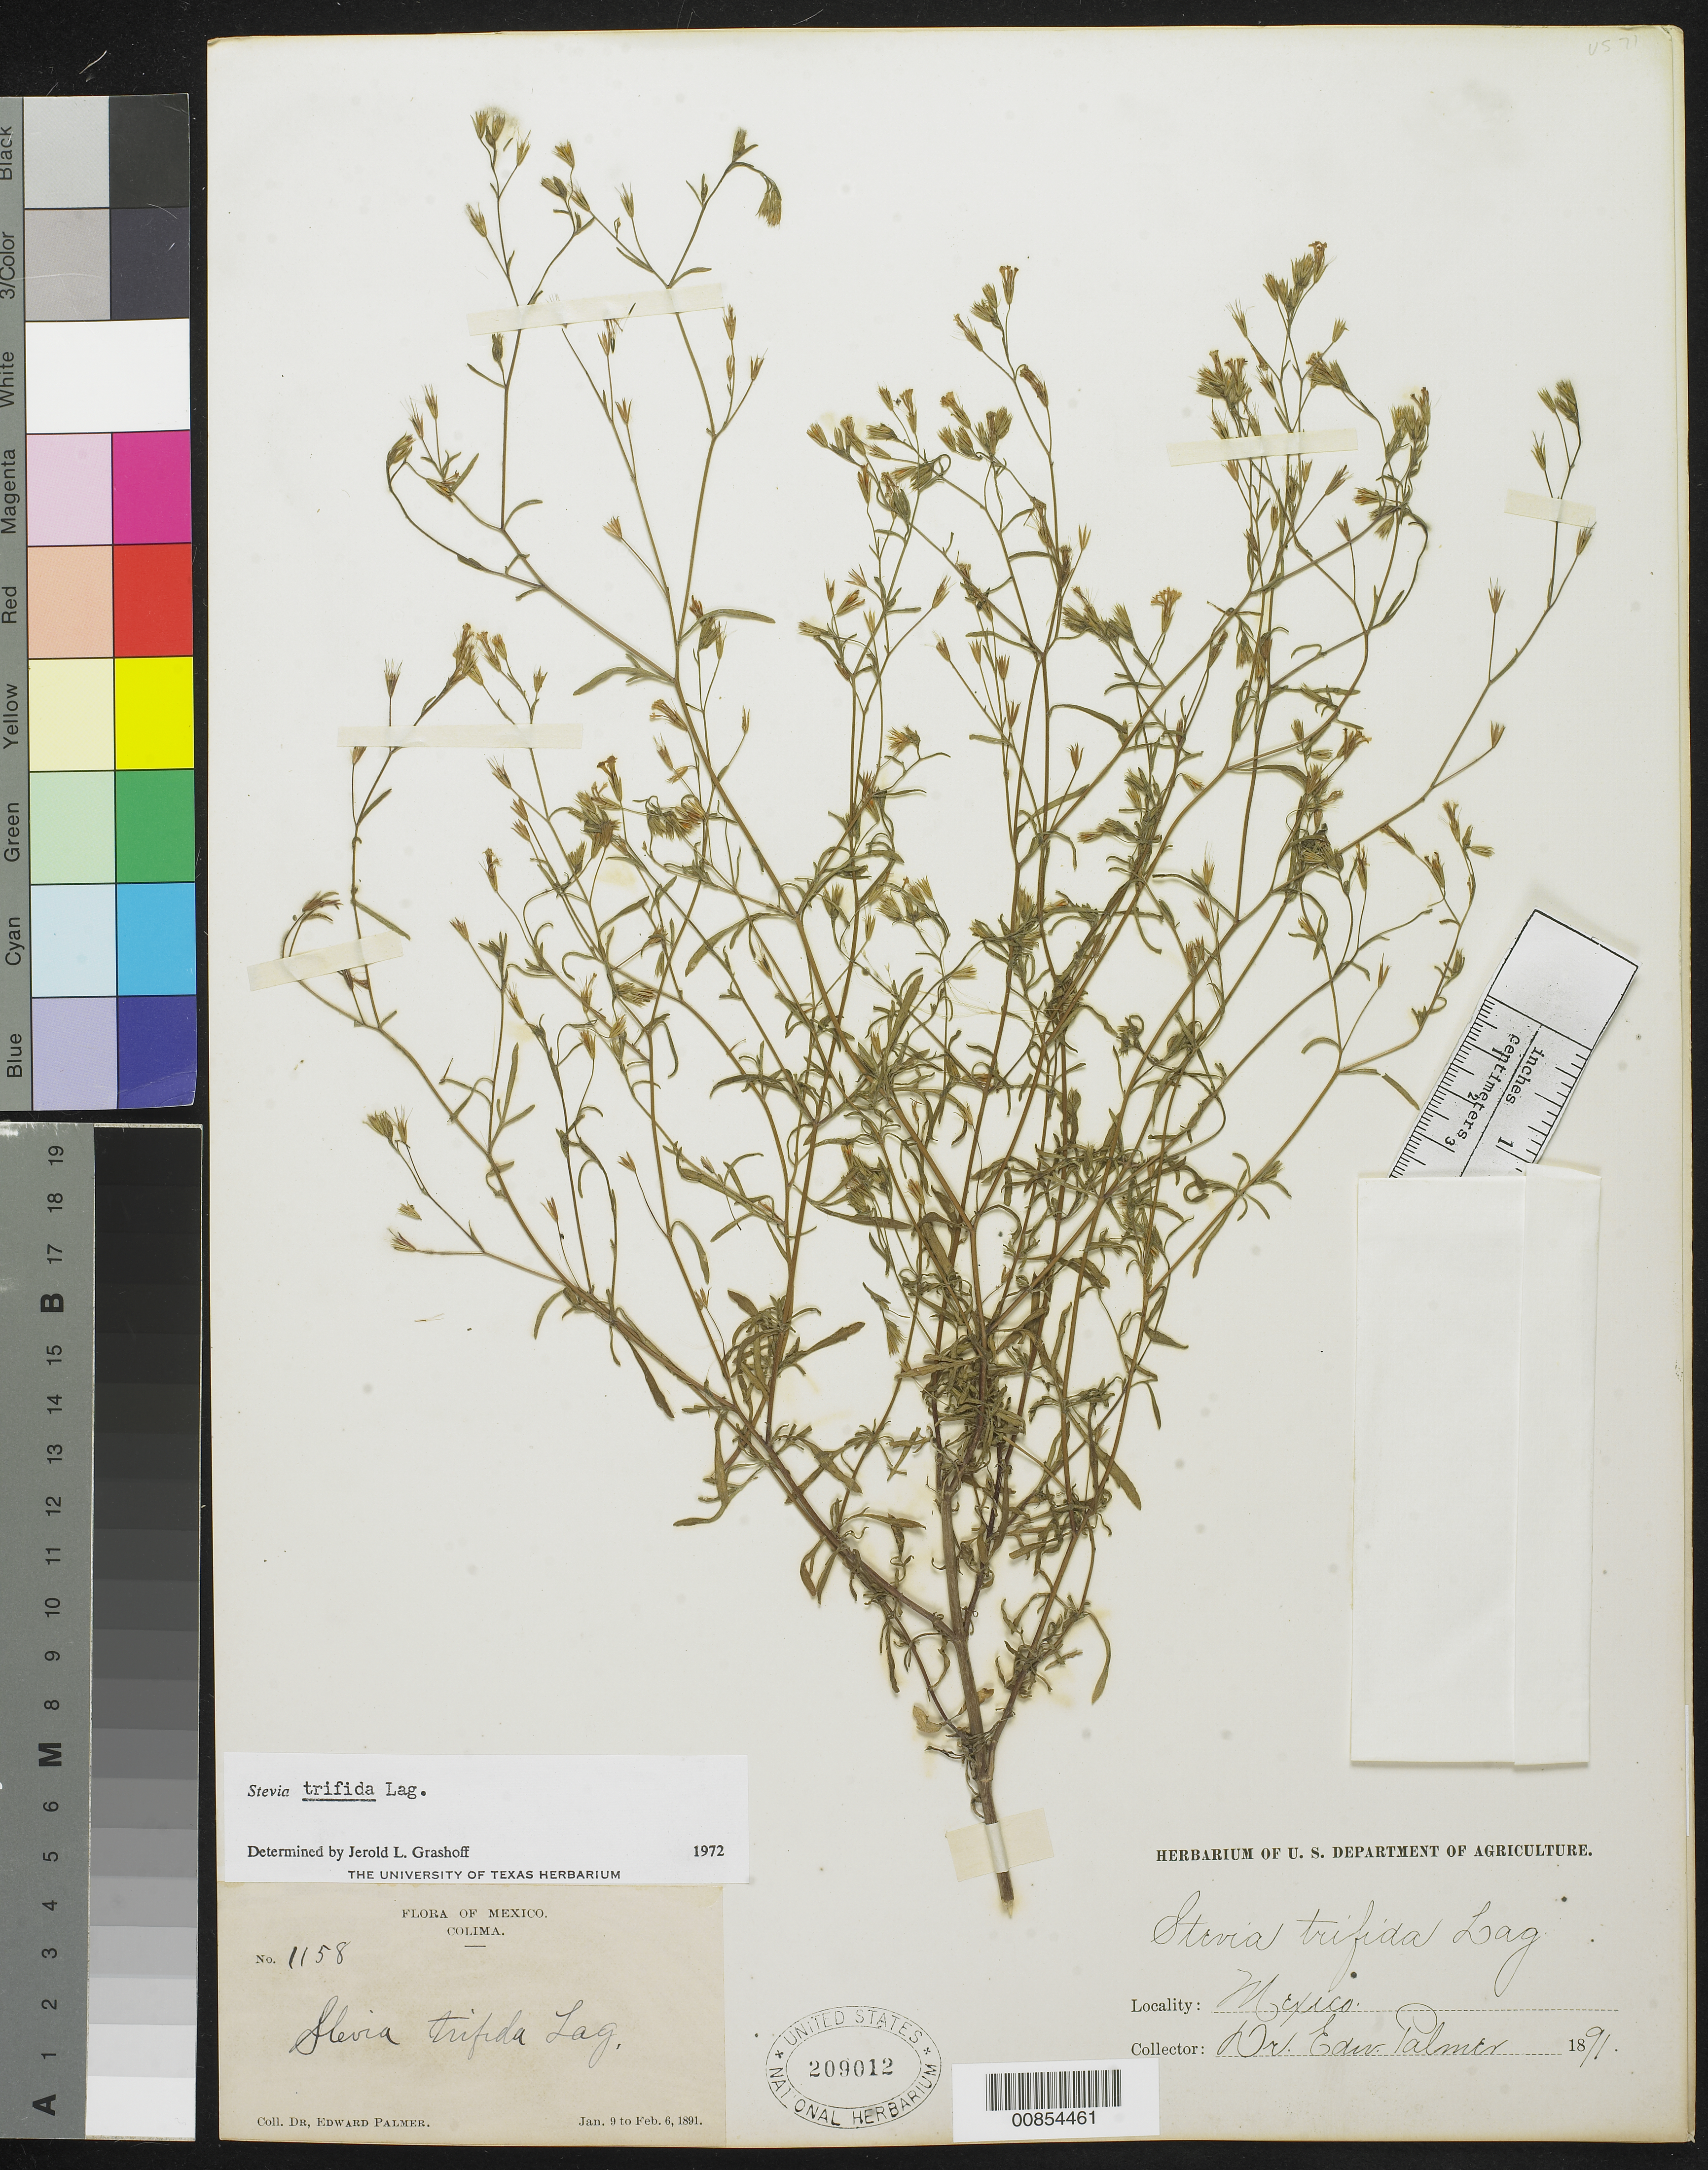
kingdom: Plantae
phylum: Tracheophyta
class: Magnoliopsida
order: Asterales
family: Asteraceae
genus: Stevia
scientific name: Stevia trifida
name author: Lag.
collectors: E. Palmer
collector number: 1158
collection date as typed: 09 Jan 1891 to 06 Feb 1891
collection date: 1891-01-09/1891-02-06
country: Mexico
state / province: Colima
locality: Colima.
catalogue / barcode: US 209012